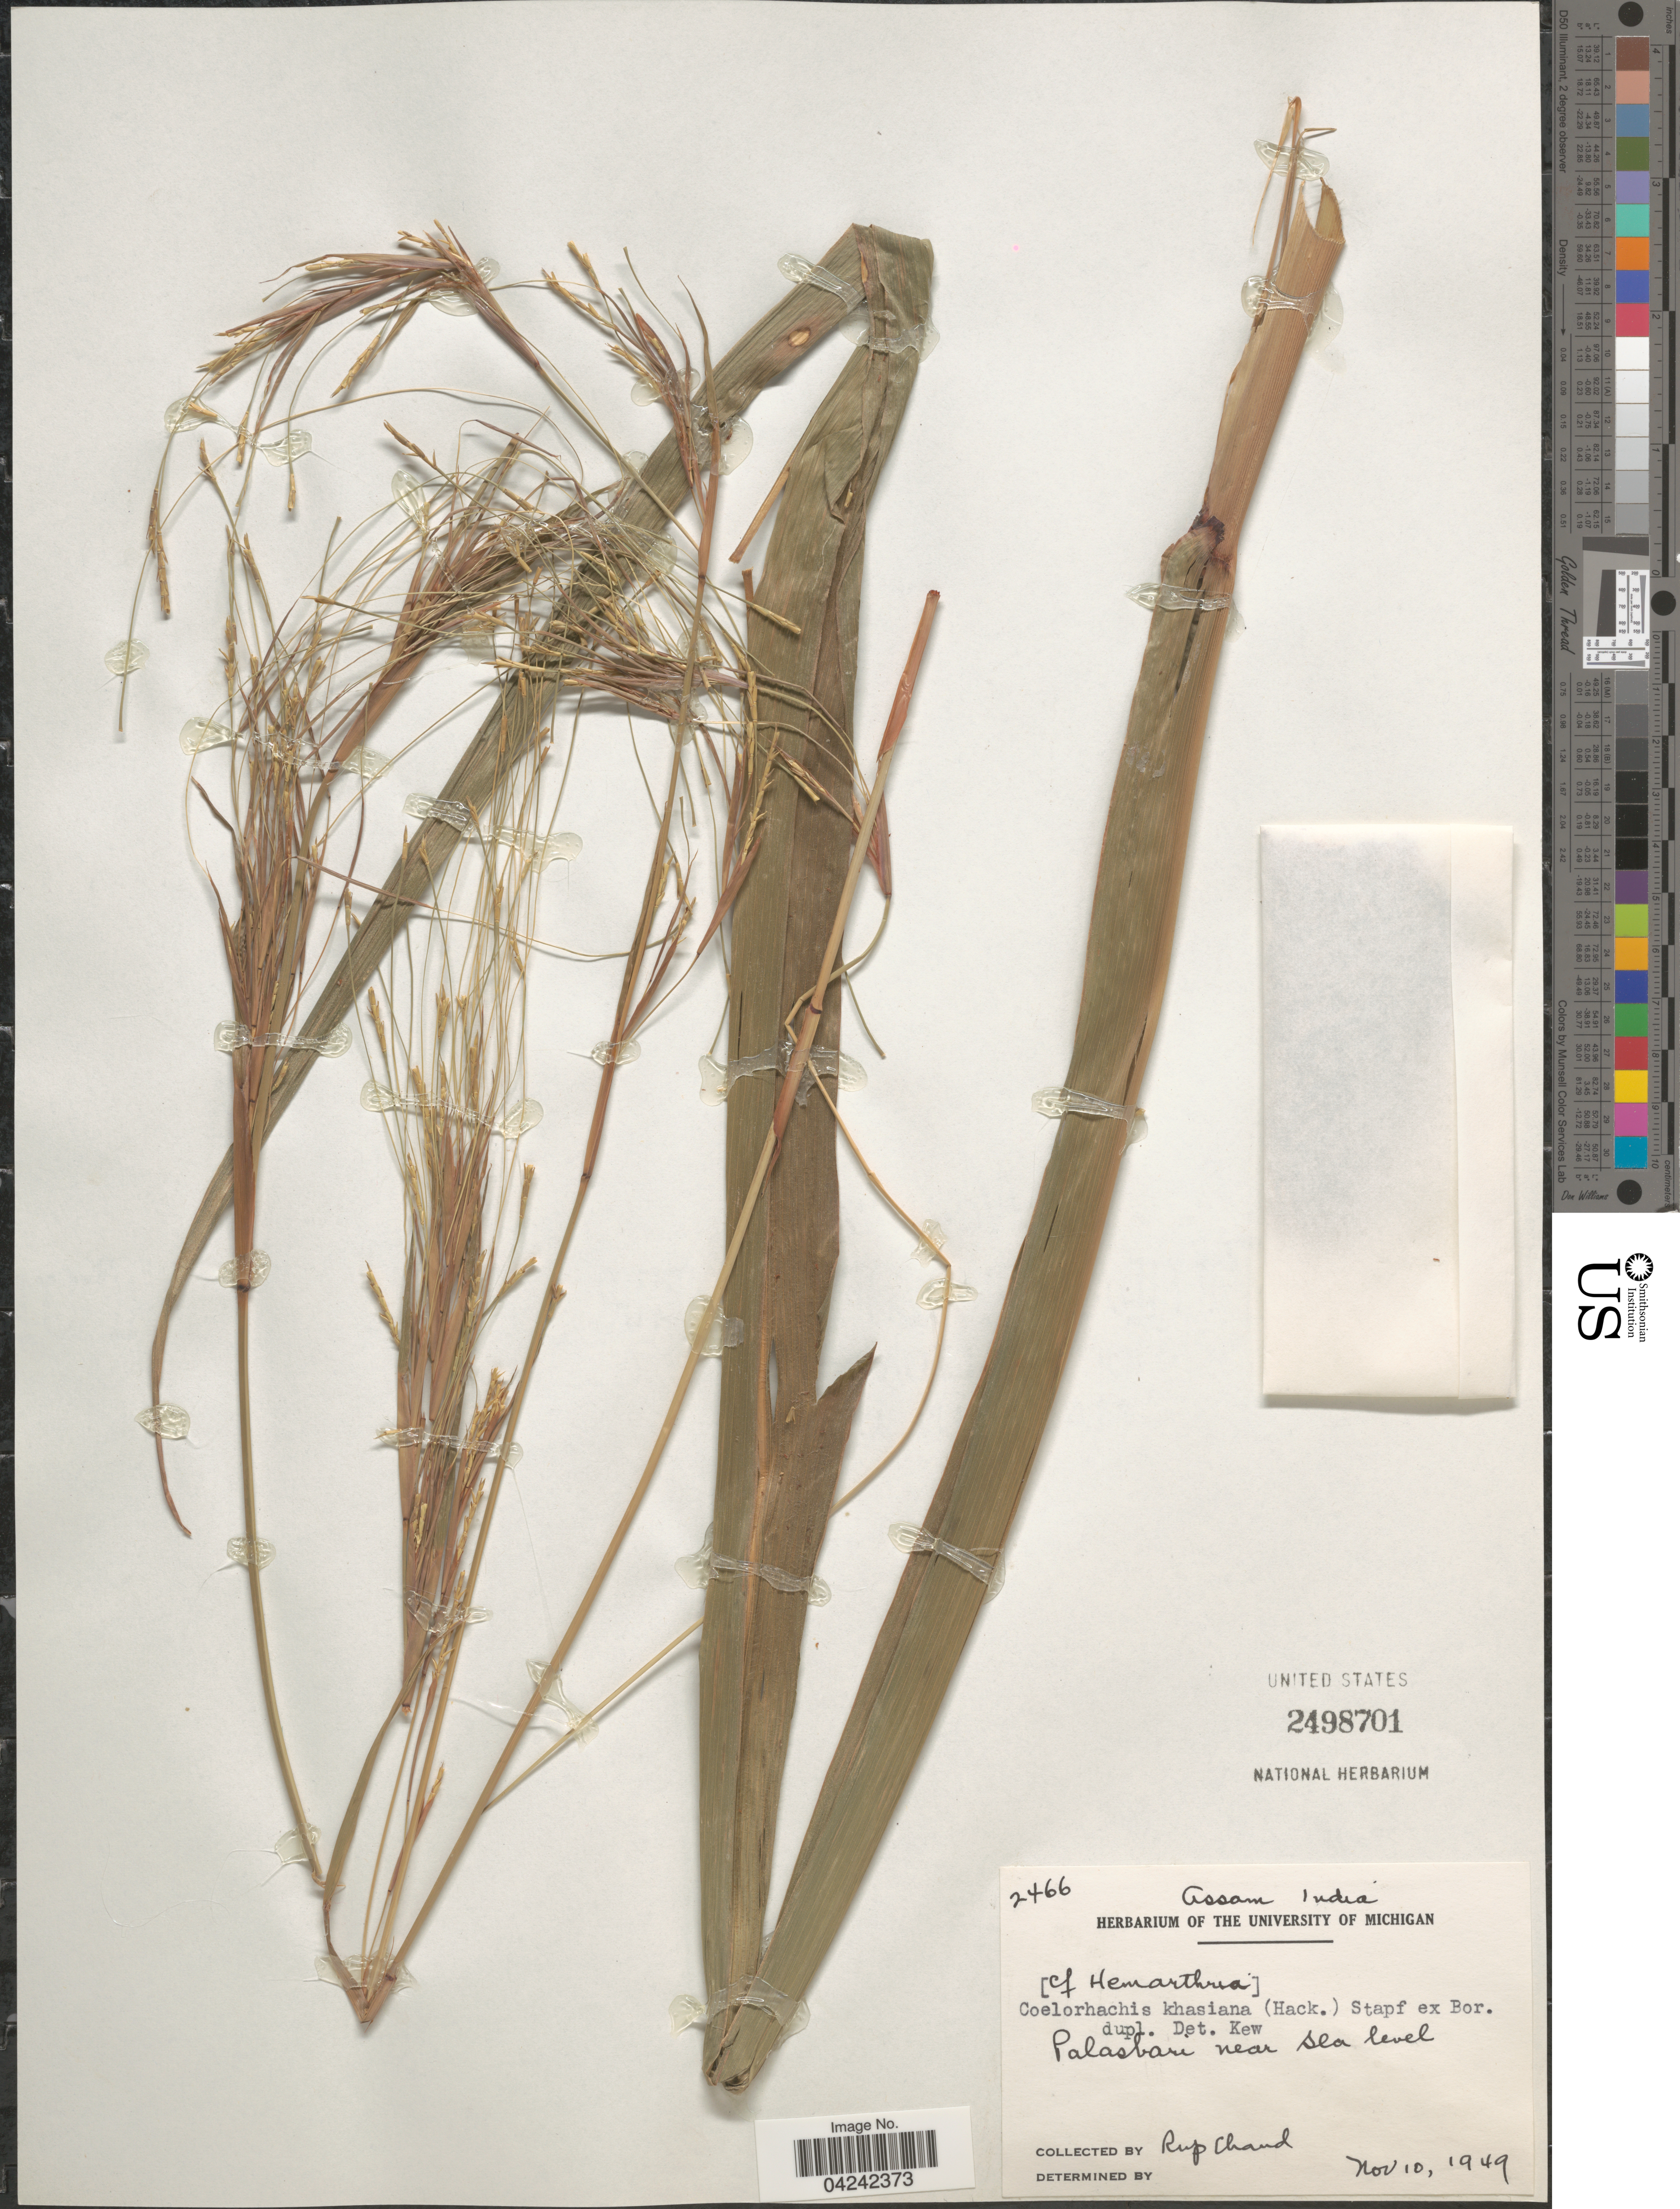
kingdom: Plantae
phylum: Tracheophyta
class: Liliopsida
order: Poales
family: Poaceae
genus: Rottboellia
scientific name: Rottboellia striata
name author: Nees ex Steud.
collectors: R. Chand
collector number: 2466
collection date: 1949-11-10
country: India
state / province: Assam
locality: Palasbari.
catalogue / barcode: US 2498701